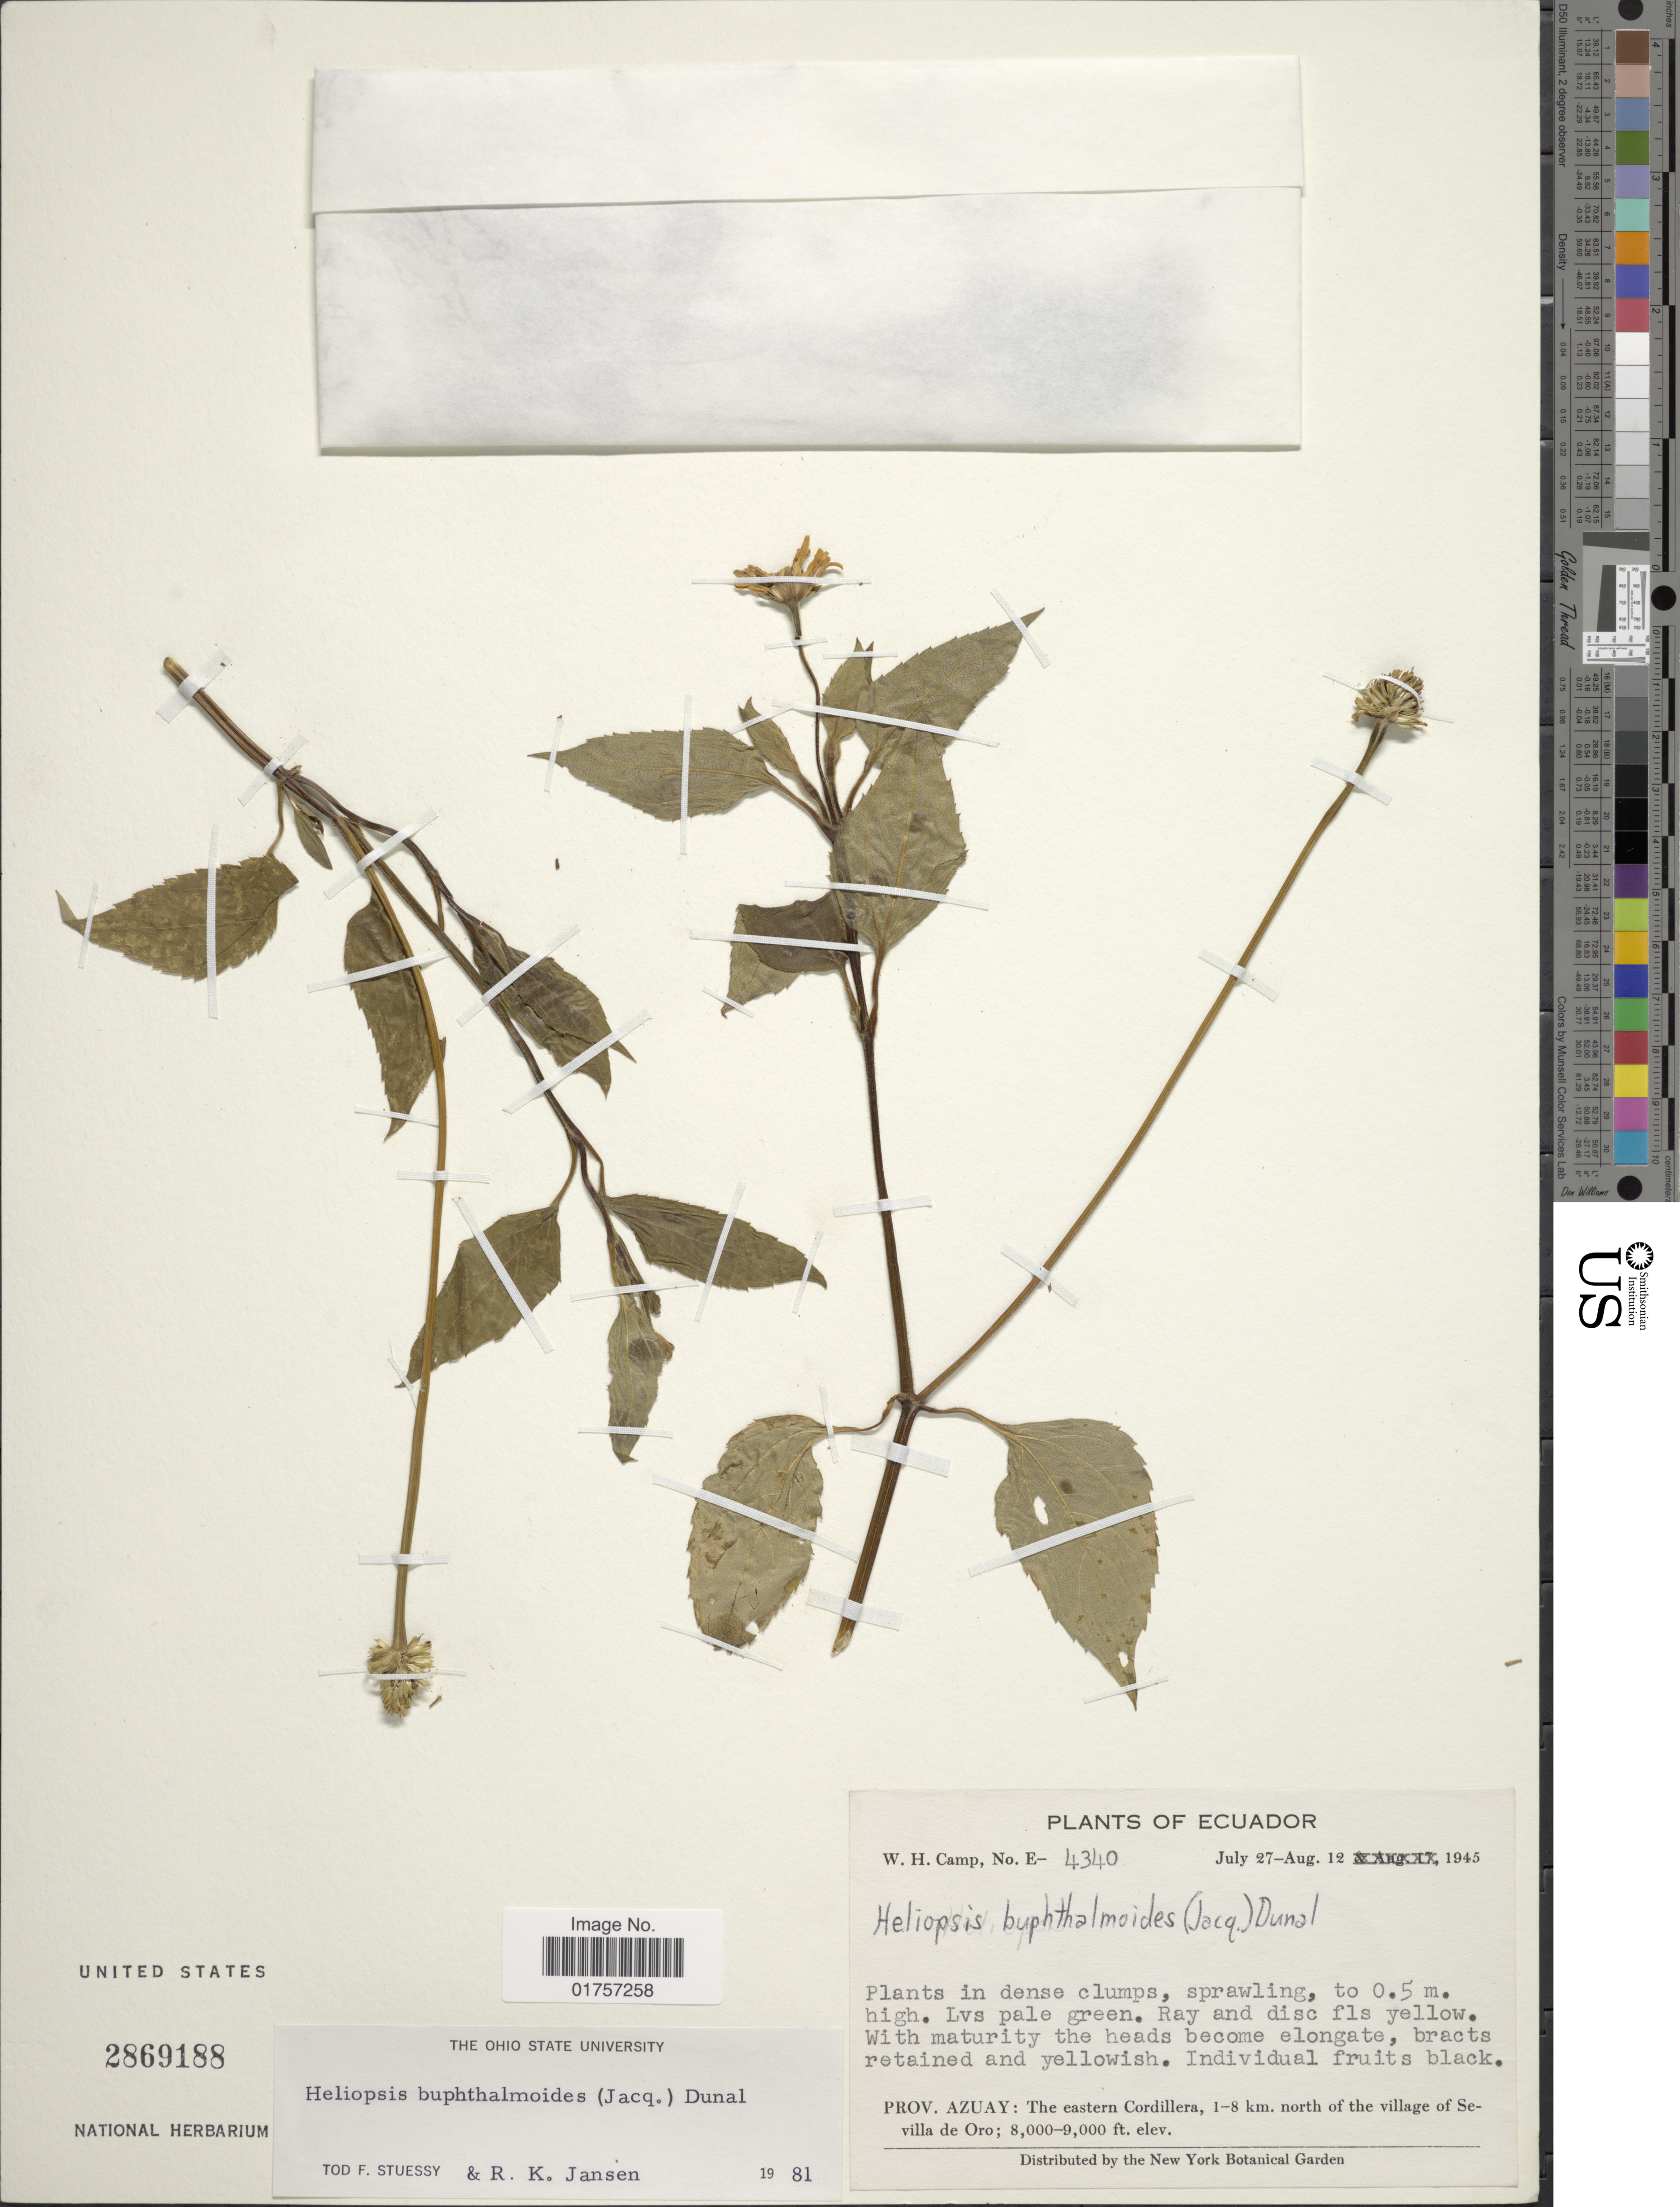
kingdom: Plantae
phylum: Tracheophyta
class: Magnoliopsida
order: Asterales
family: Asteraceae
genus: Heliopsis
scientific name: Heliopsis buphthalmoides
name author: (Jacq.) Dunal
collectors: W. H. Camp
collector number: E-4340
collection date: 1945-07-27/1945-08-12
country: Ecuador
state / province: Azuay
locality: The eastern Cordillera, 1-8 km. north of the village of Sevilla de Oro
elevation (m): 2438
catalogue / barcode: US 2869188